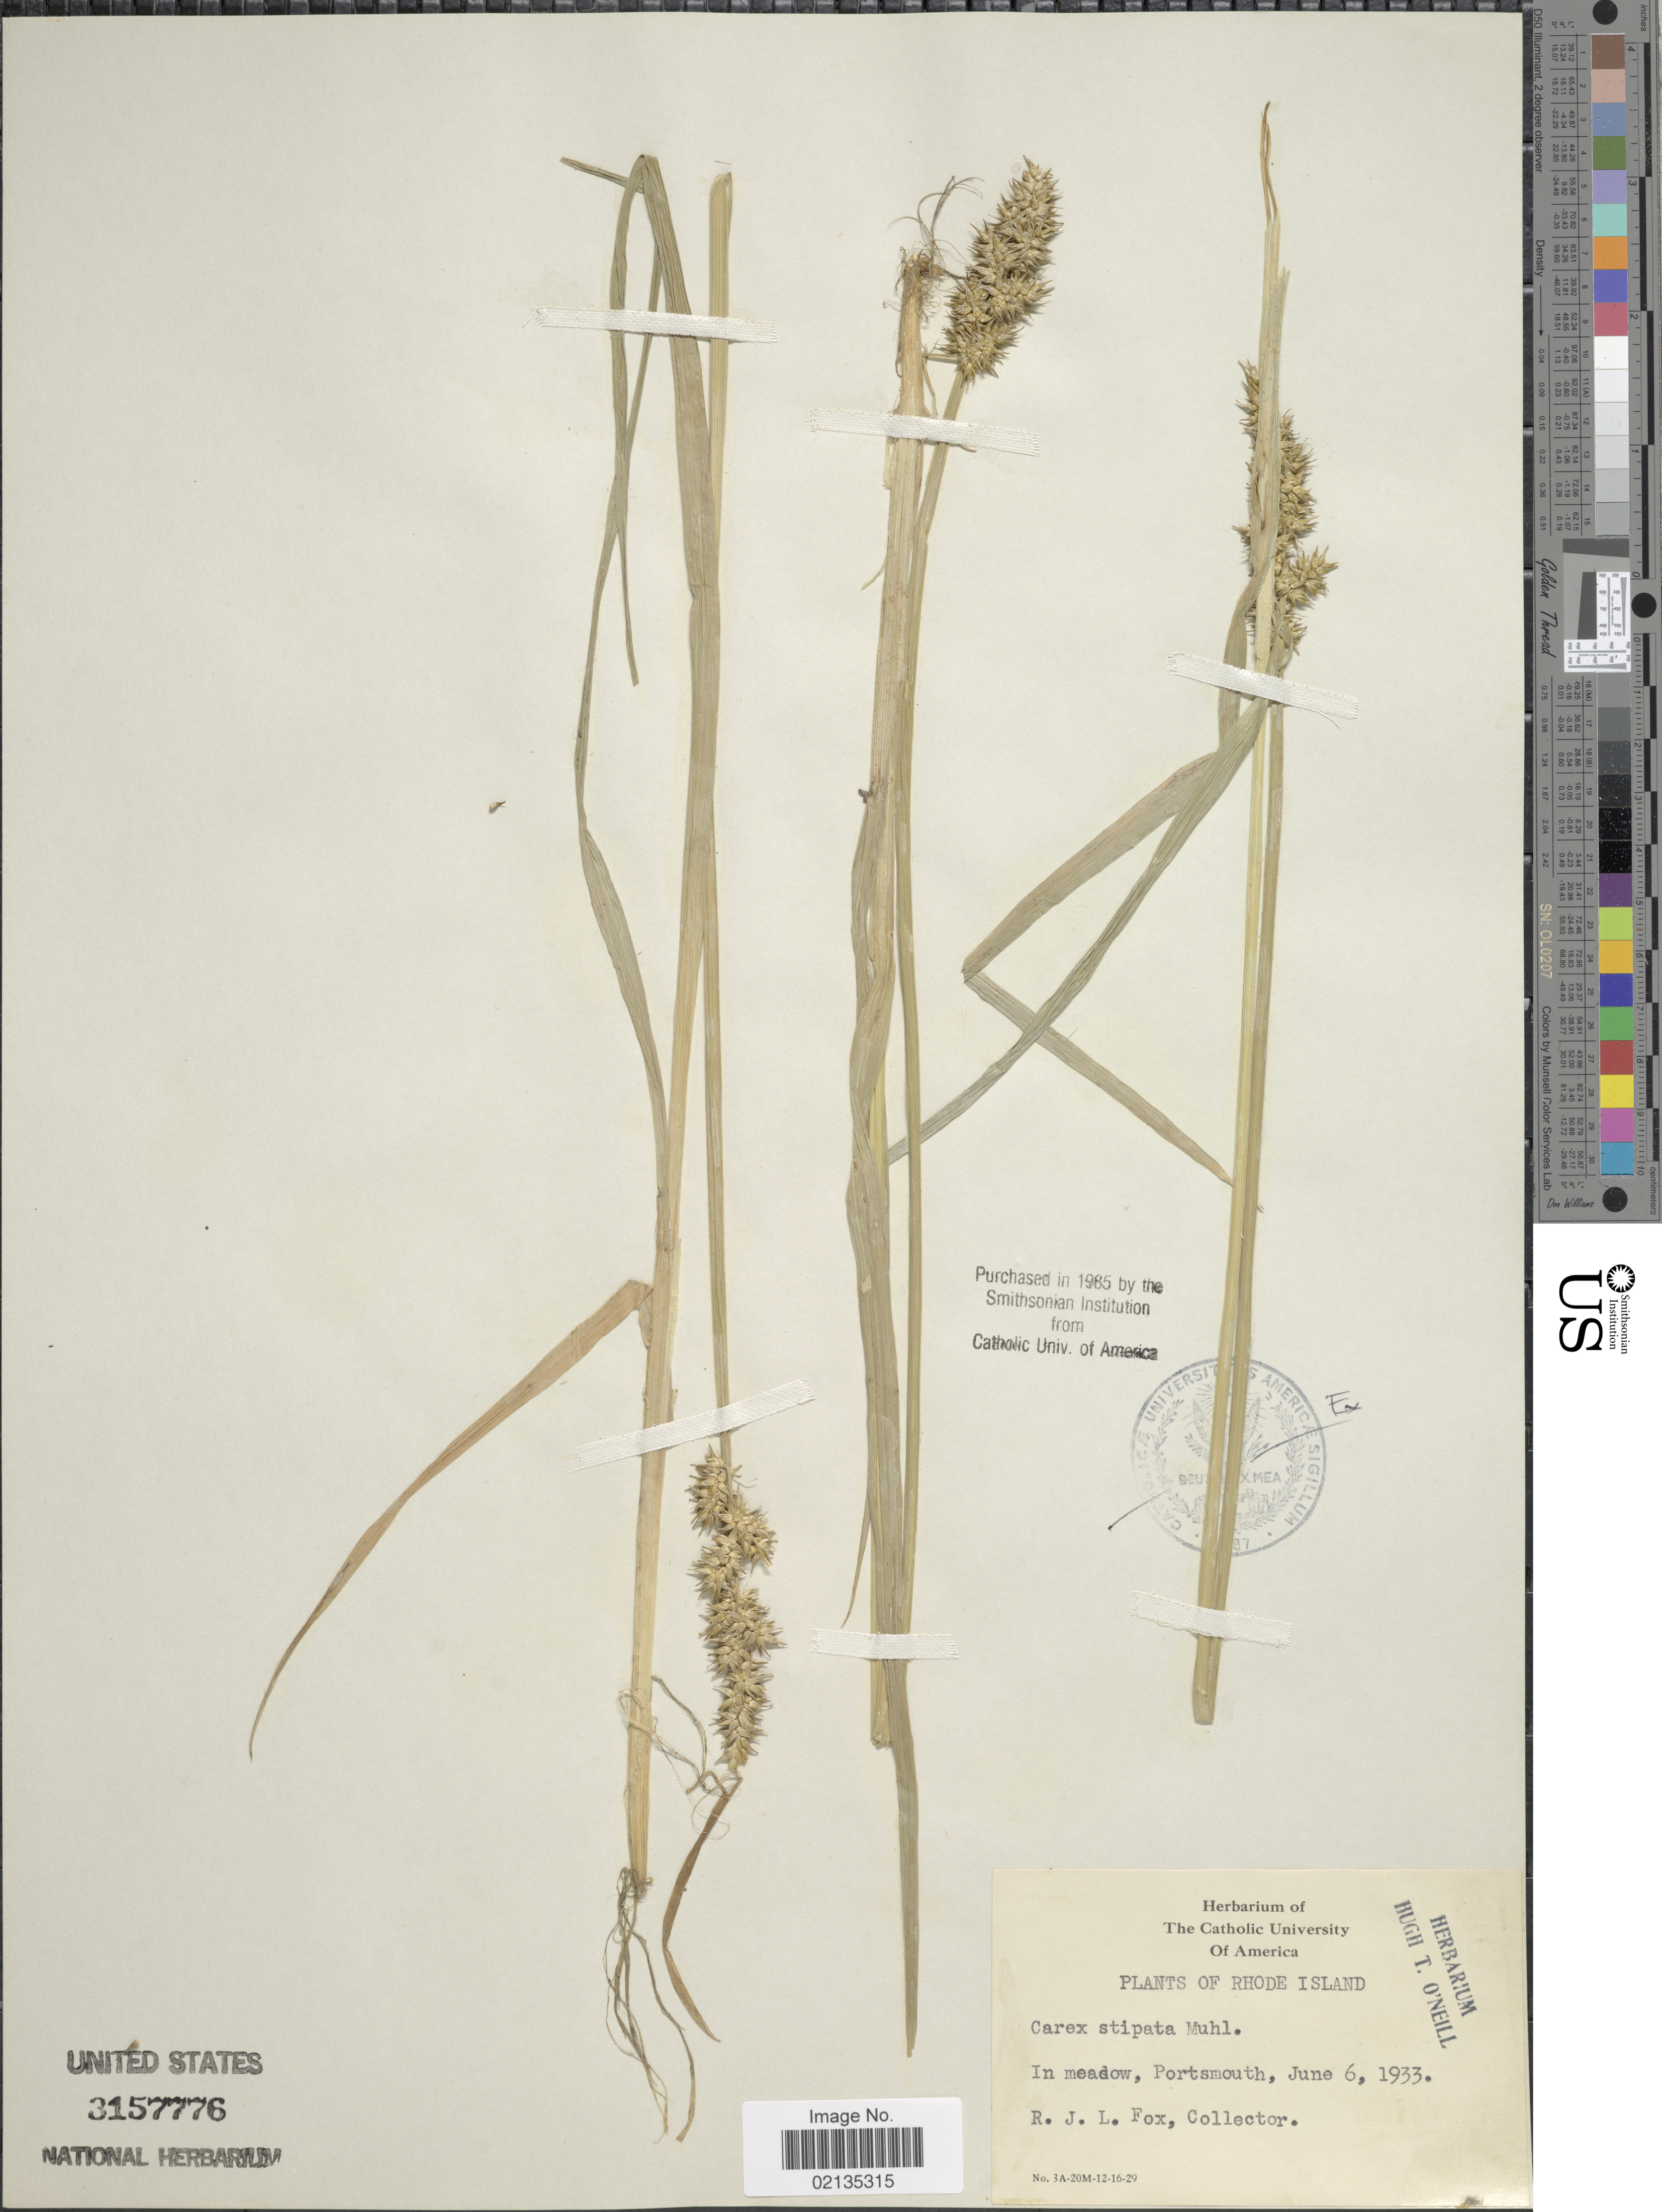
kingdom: Plantae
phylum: Tracheophyta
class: Liliopsida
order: Poales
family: Cyperaceae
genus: Carex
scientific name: Carex stipata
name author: Muhl. ex Willd.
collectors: R. Fox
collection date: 1933-06-06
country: United States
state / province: Rhode Island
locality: In meadow, Portsmouth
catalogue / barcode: US 3157776